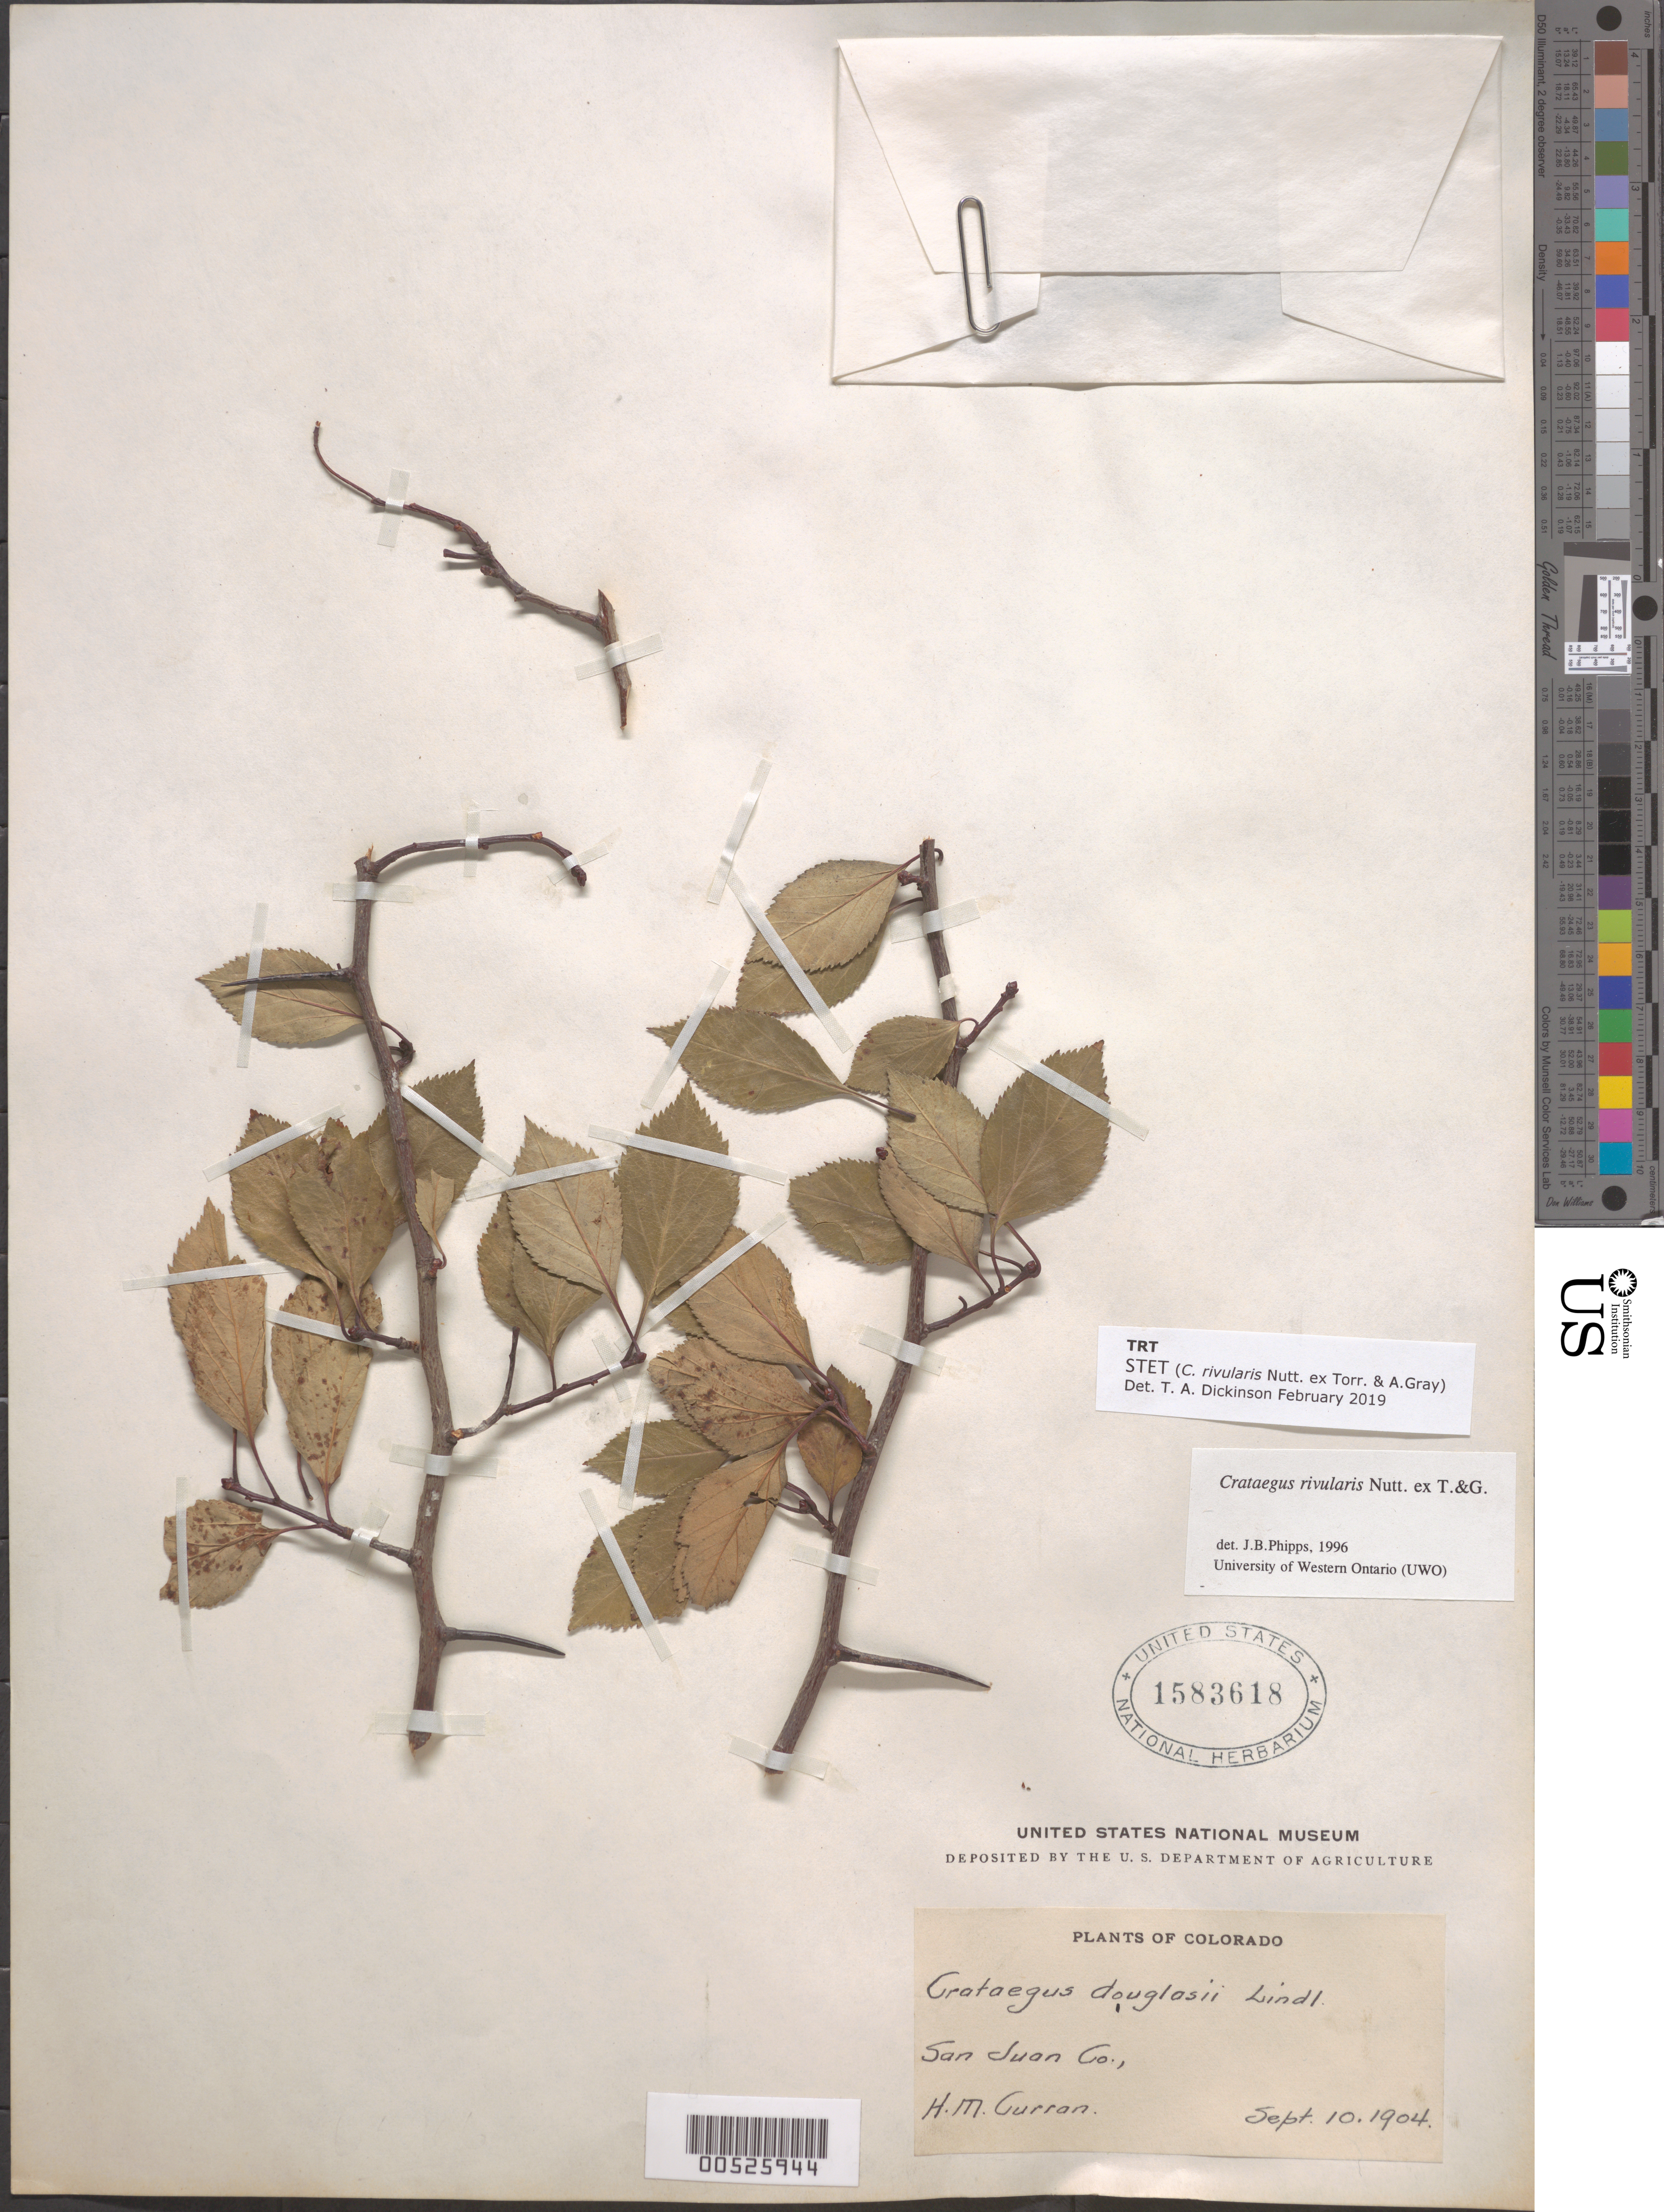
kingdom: Plantae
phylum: Tracheophyta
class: Magnoliopsida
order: Rosales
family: Rosaceae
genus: Crataegus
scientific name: Crataegus rivularis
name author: Nutt.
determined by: Phipps, James B., (UWO), University of Western Ontario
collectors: H. M. Curran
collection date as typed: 10 Sep 1904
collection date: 1904-09-10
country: United States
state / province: Colorado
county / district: San Juan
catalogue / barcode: US 1583618